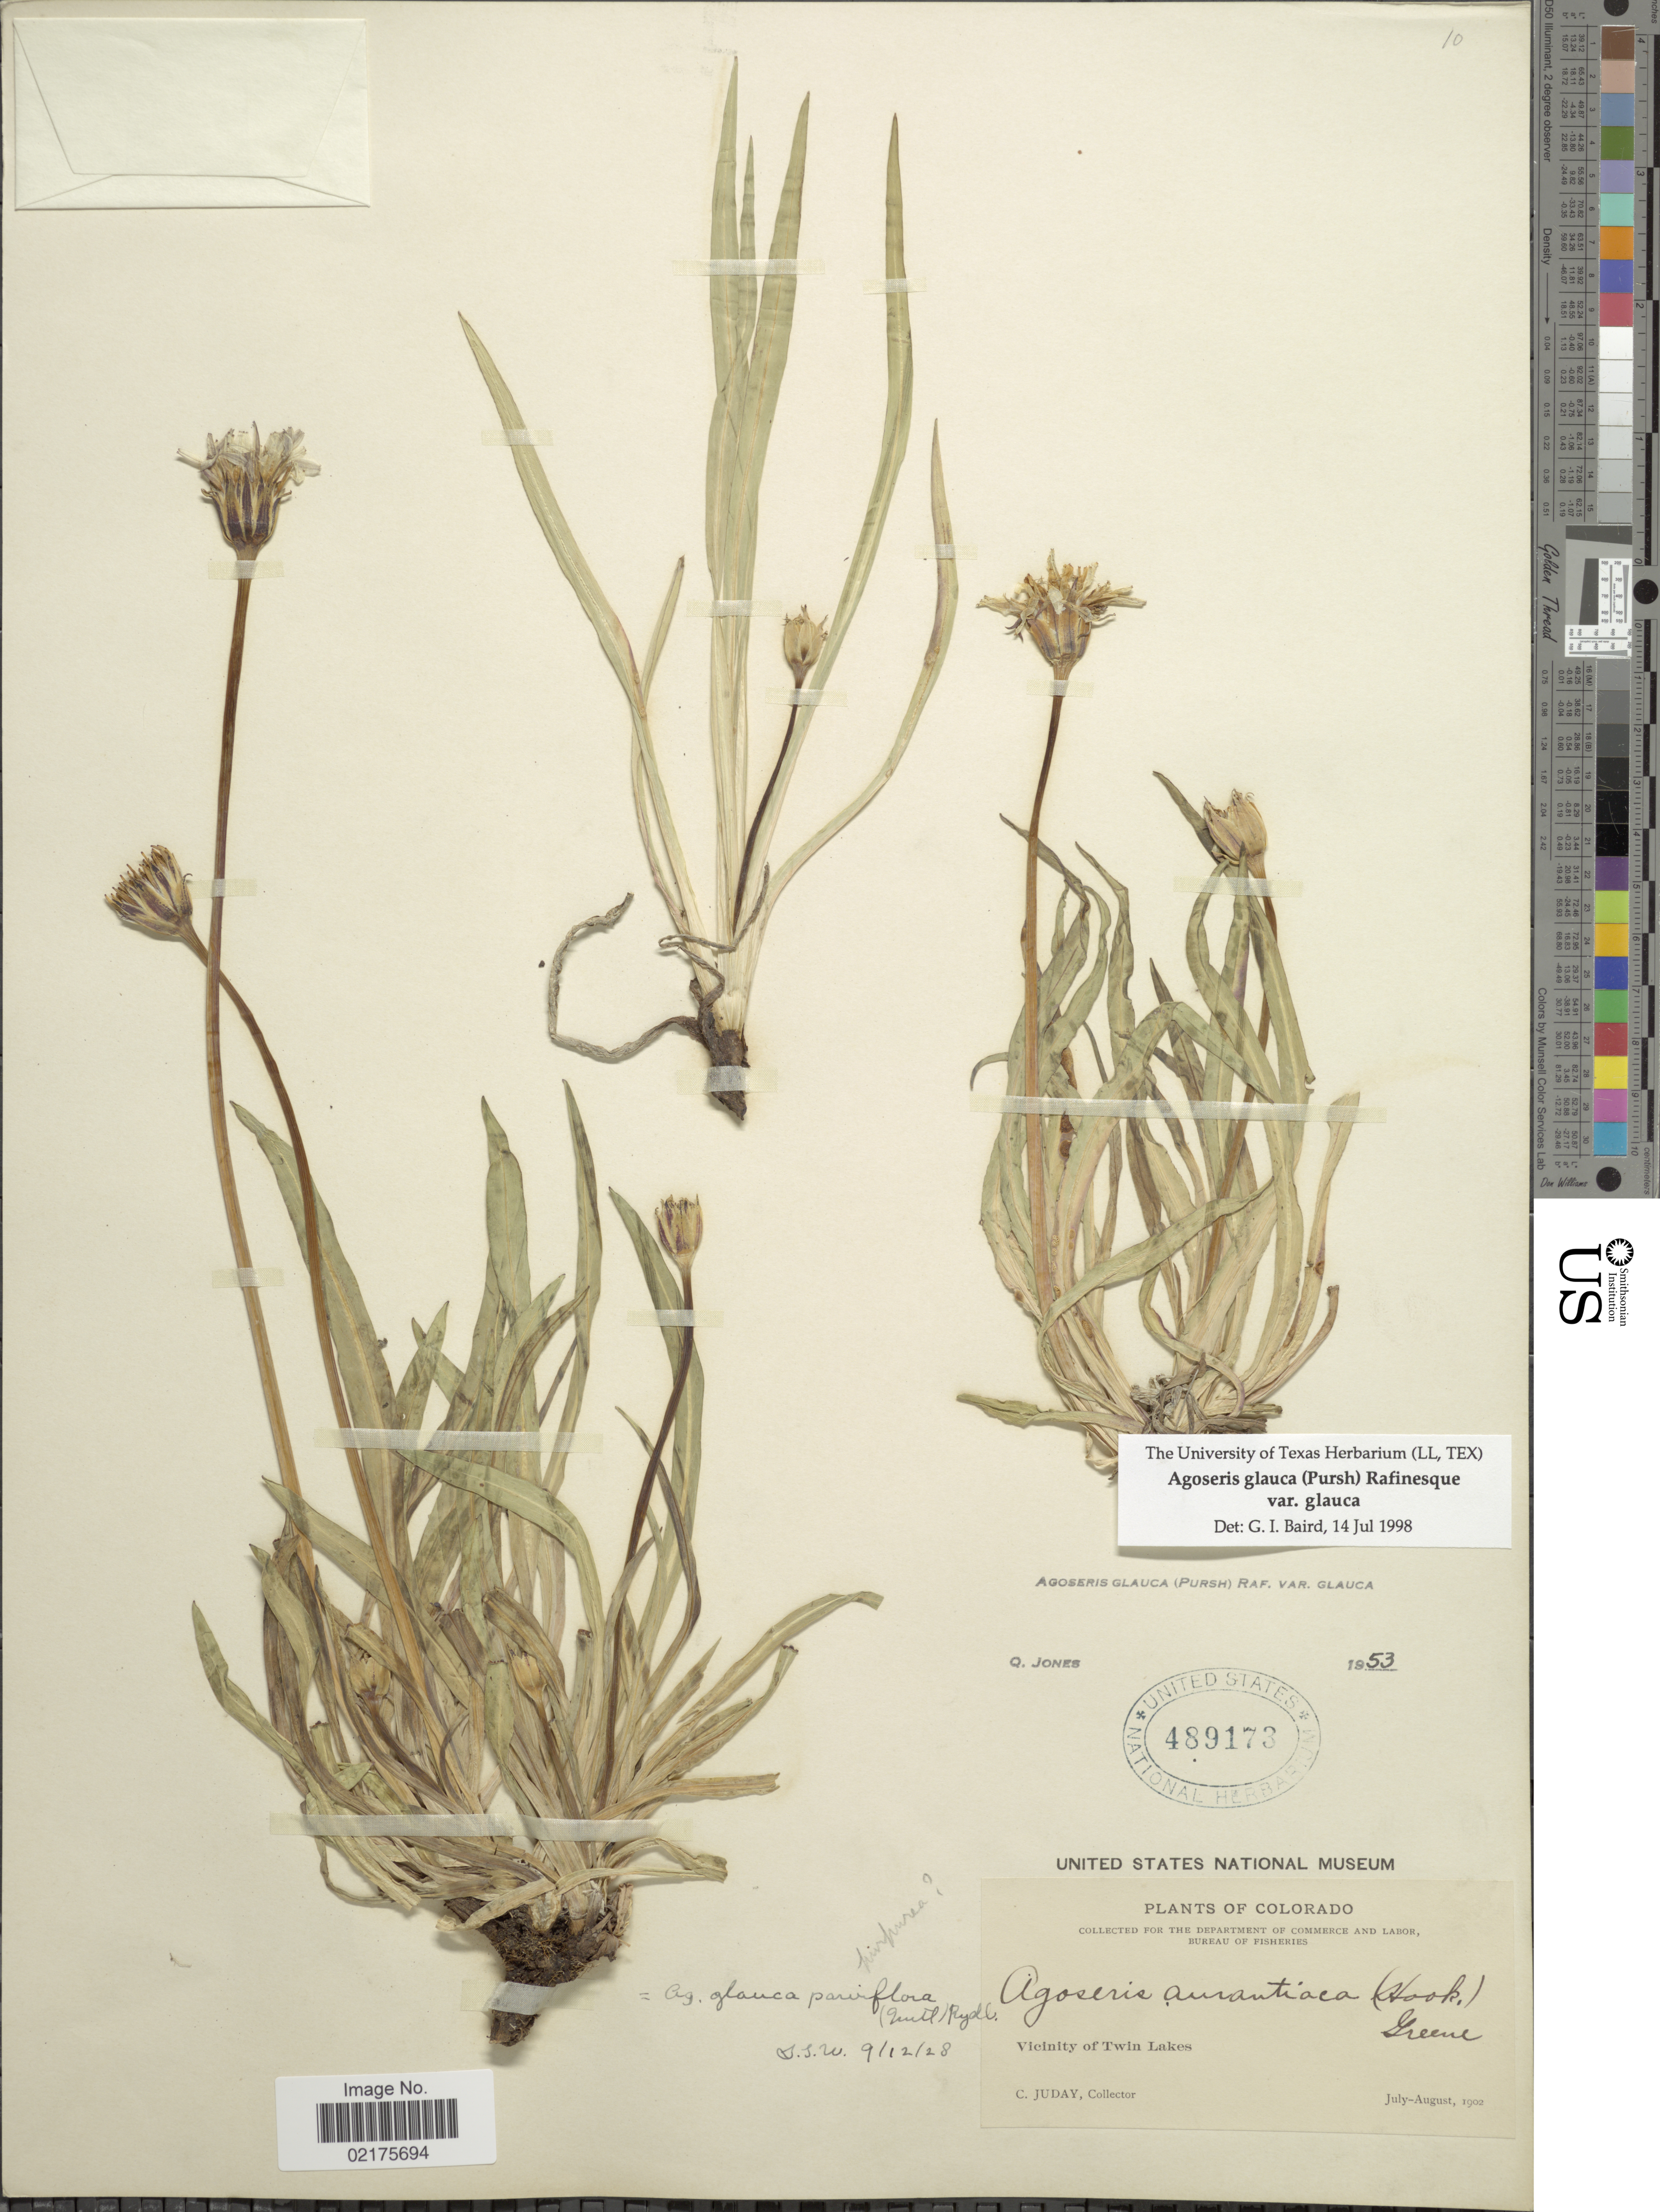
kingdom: Plantae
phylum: Tracheophyta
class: Magnoliopsida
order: Asterales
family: Asteraceae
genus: Agoseris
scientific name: Agoseris glauca var. glauca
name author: (Pursh) Raf.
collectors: C. Juday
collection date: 1902-07/1902-08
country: United States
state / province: Colorado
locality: Vicinity of Twin Lakes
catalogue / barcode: US 489173